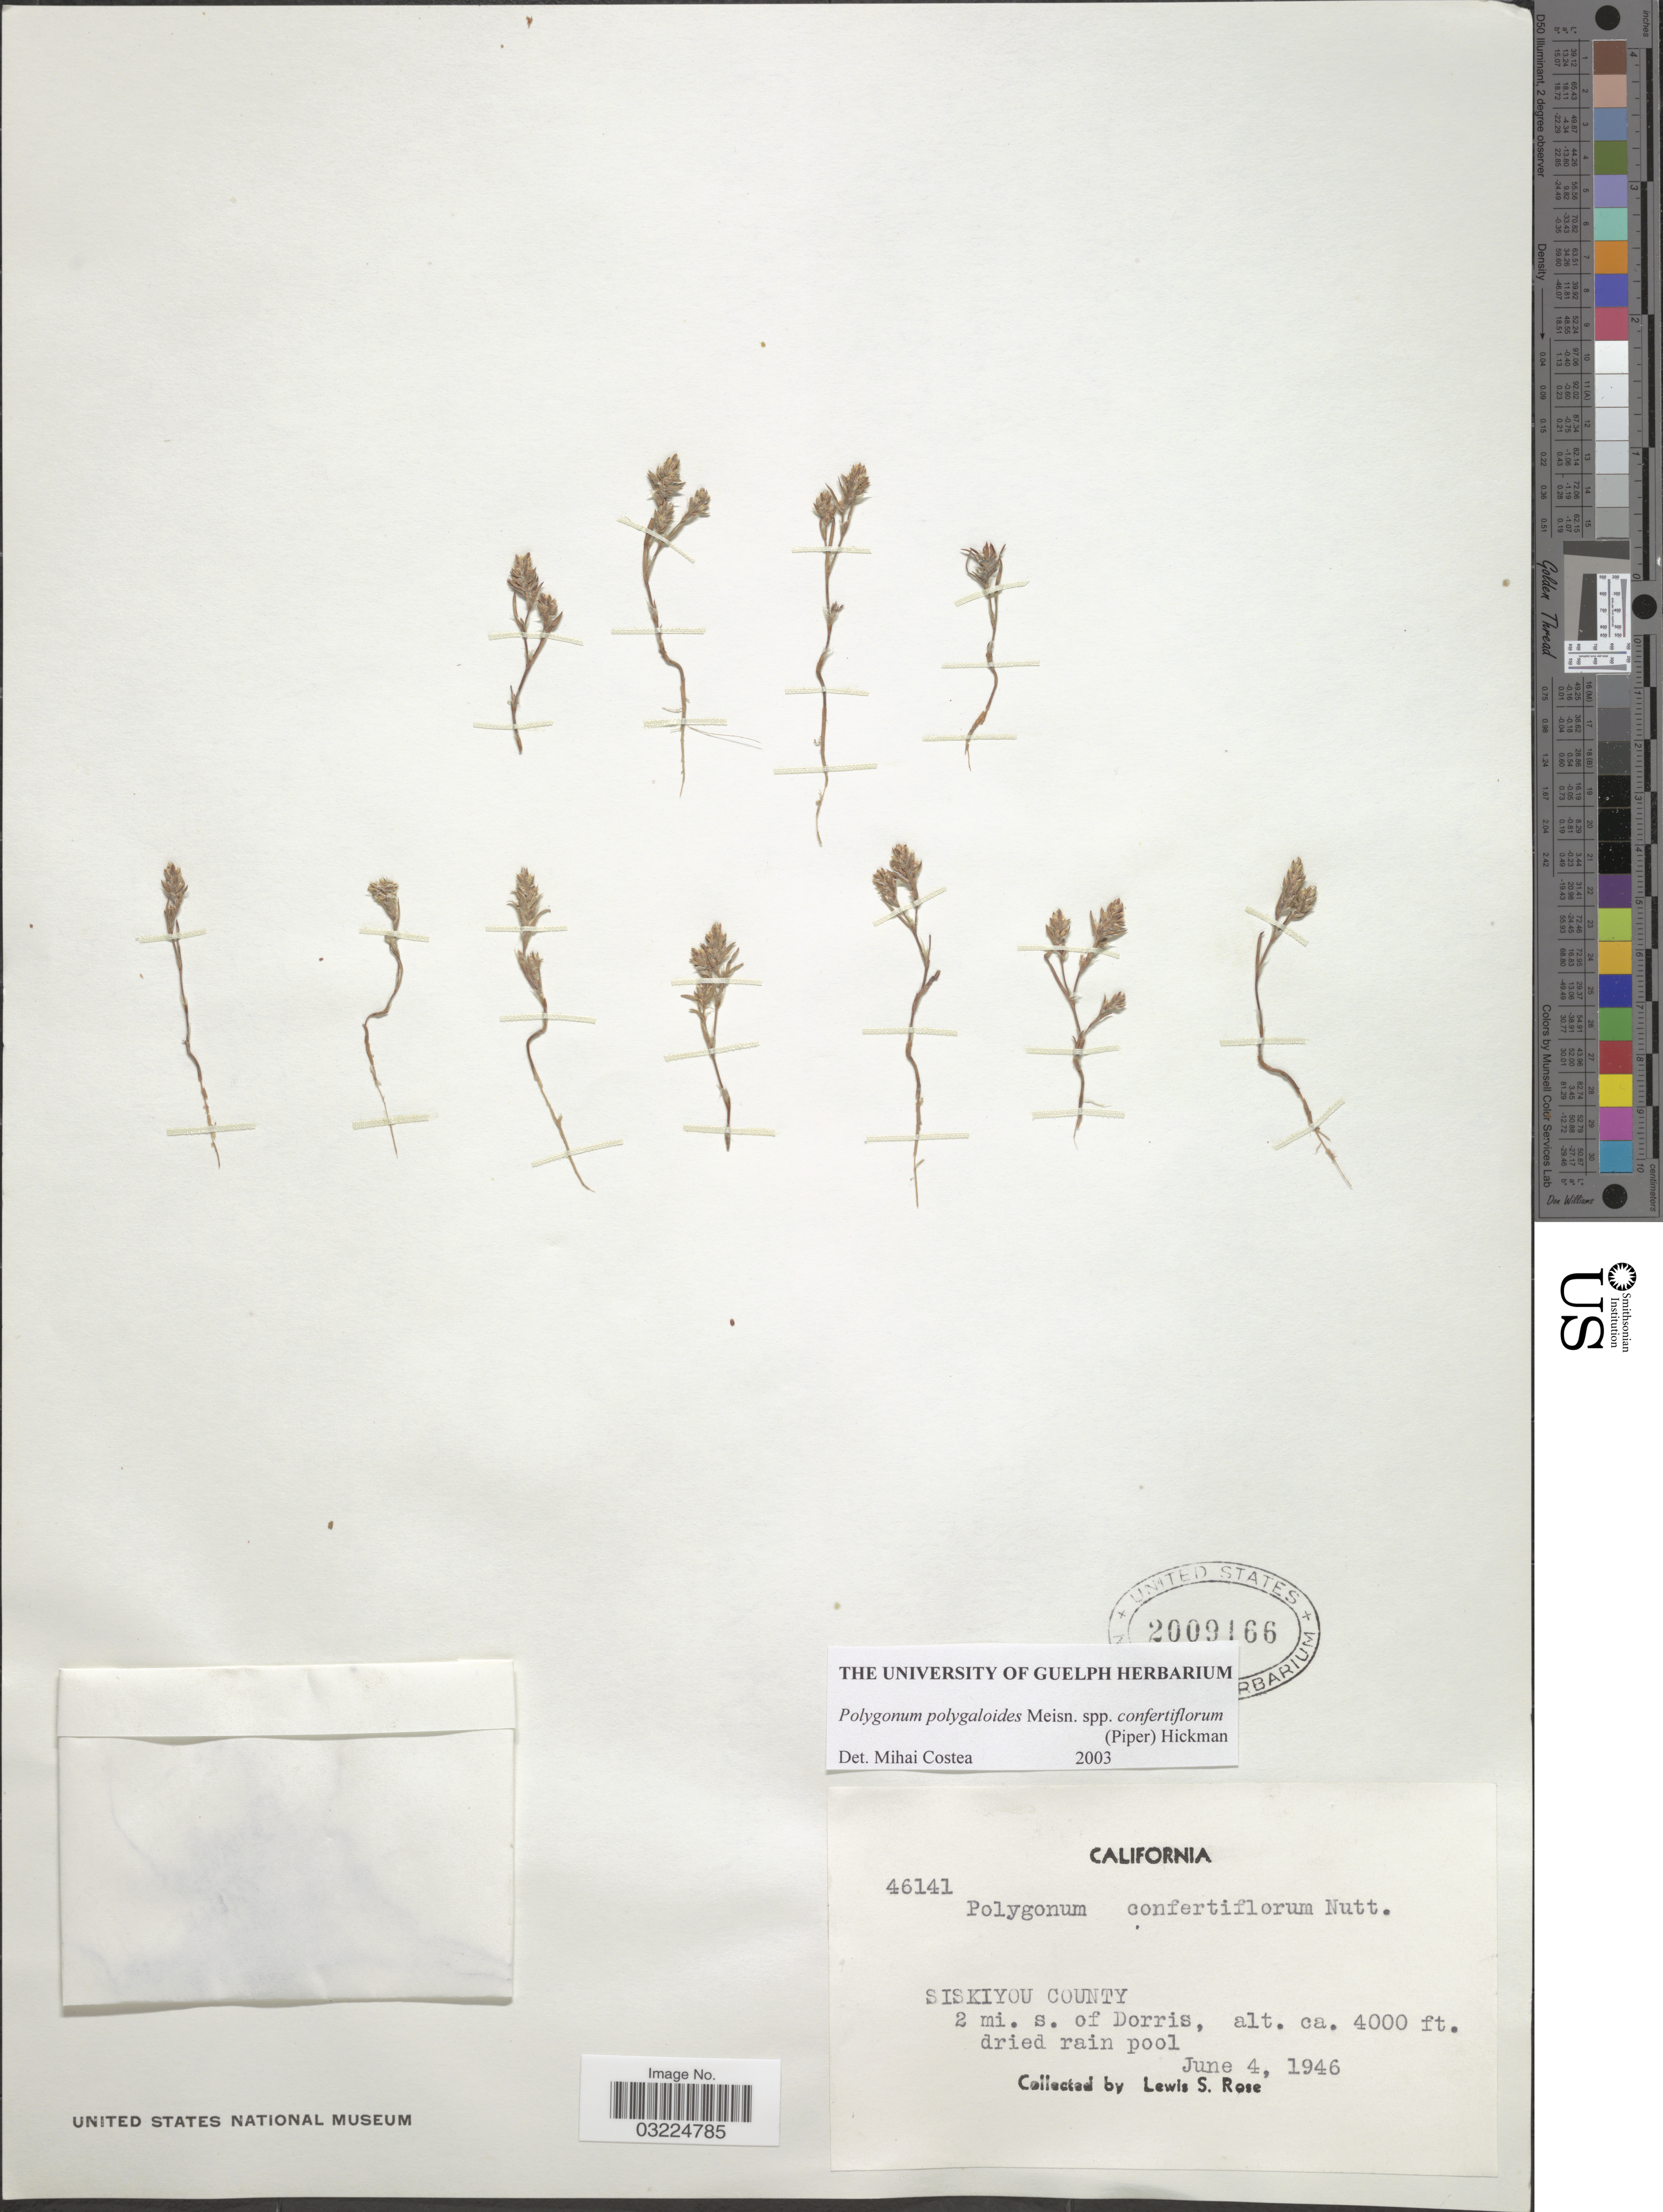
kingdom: Plantae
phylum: Tracheophyta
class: Magnoliopsida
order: Caryophyllales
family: Polygonaceae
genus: Polygonum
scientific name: Polygonum polygaloides subsp. confertiflorum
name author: (Nutt. ex Piper) Hickman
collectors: L. S. Rose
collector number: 46141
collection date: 1946-06-04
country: United States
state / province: California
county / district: Siskiyou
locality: Siskiyou County, 2 mi. s. of Dorris.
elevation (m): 1219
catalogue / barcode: US 2009166